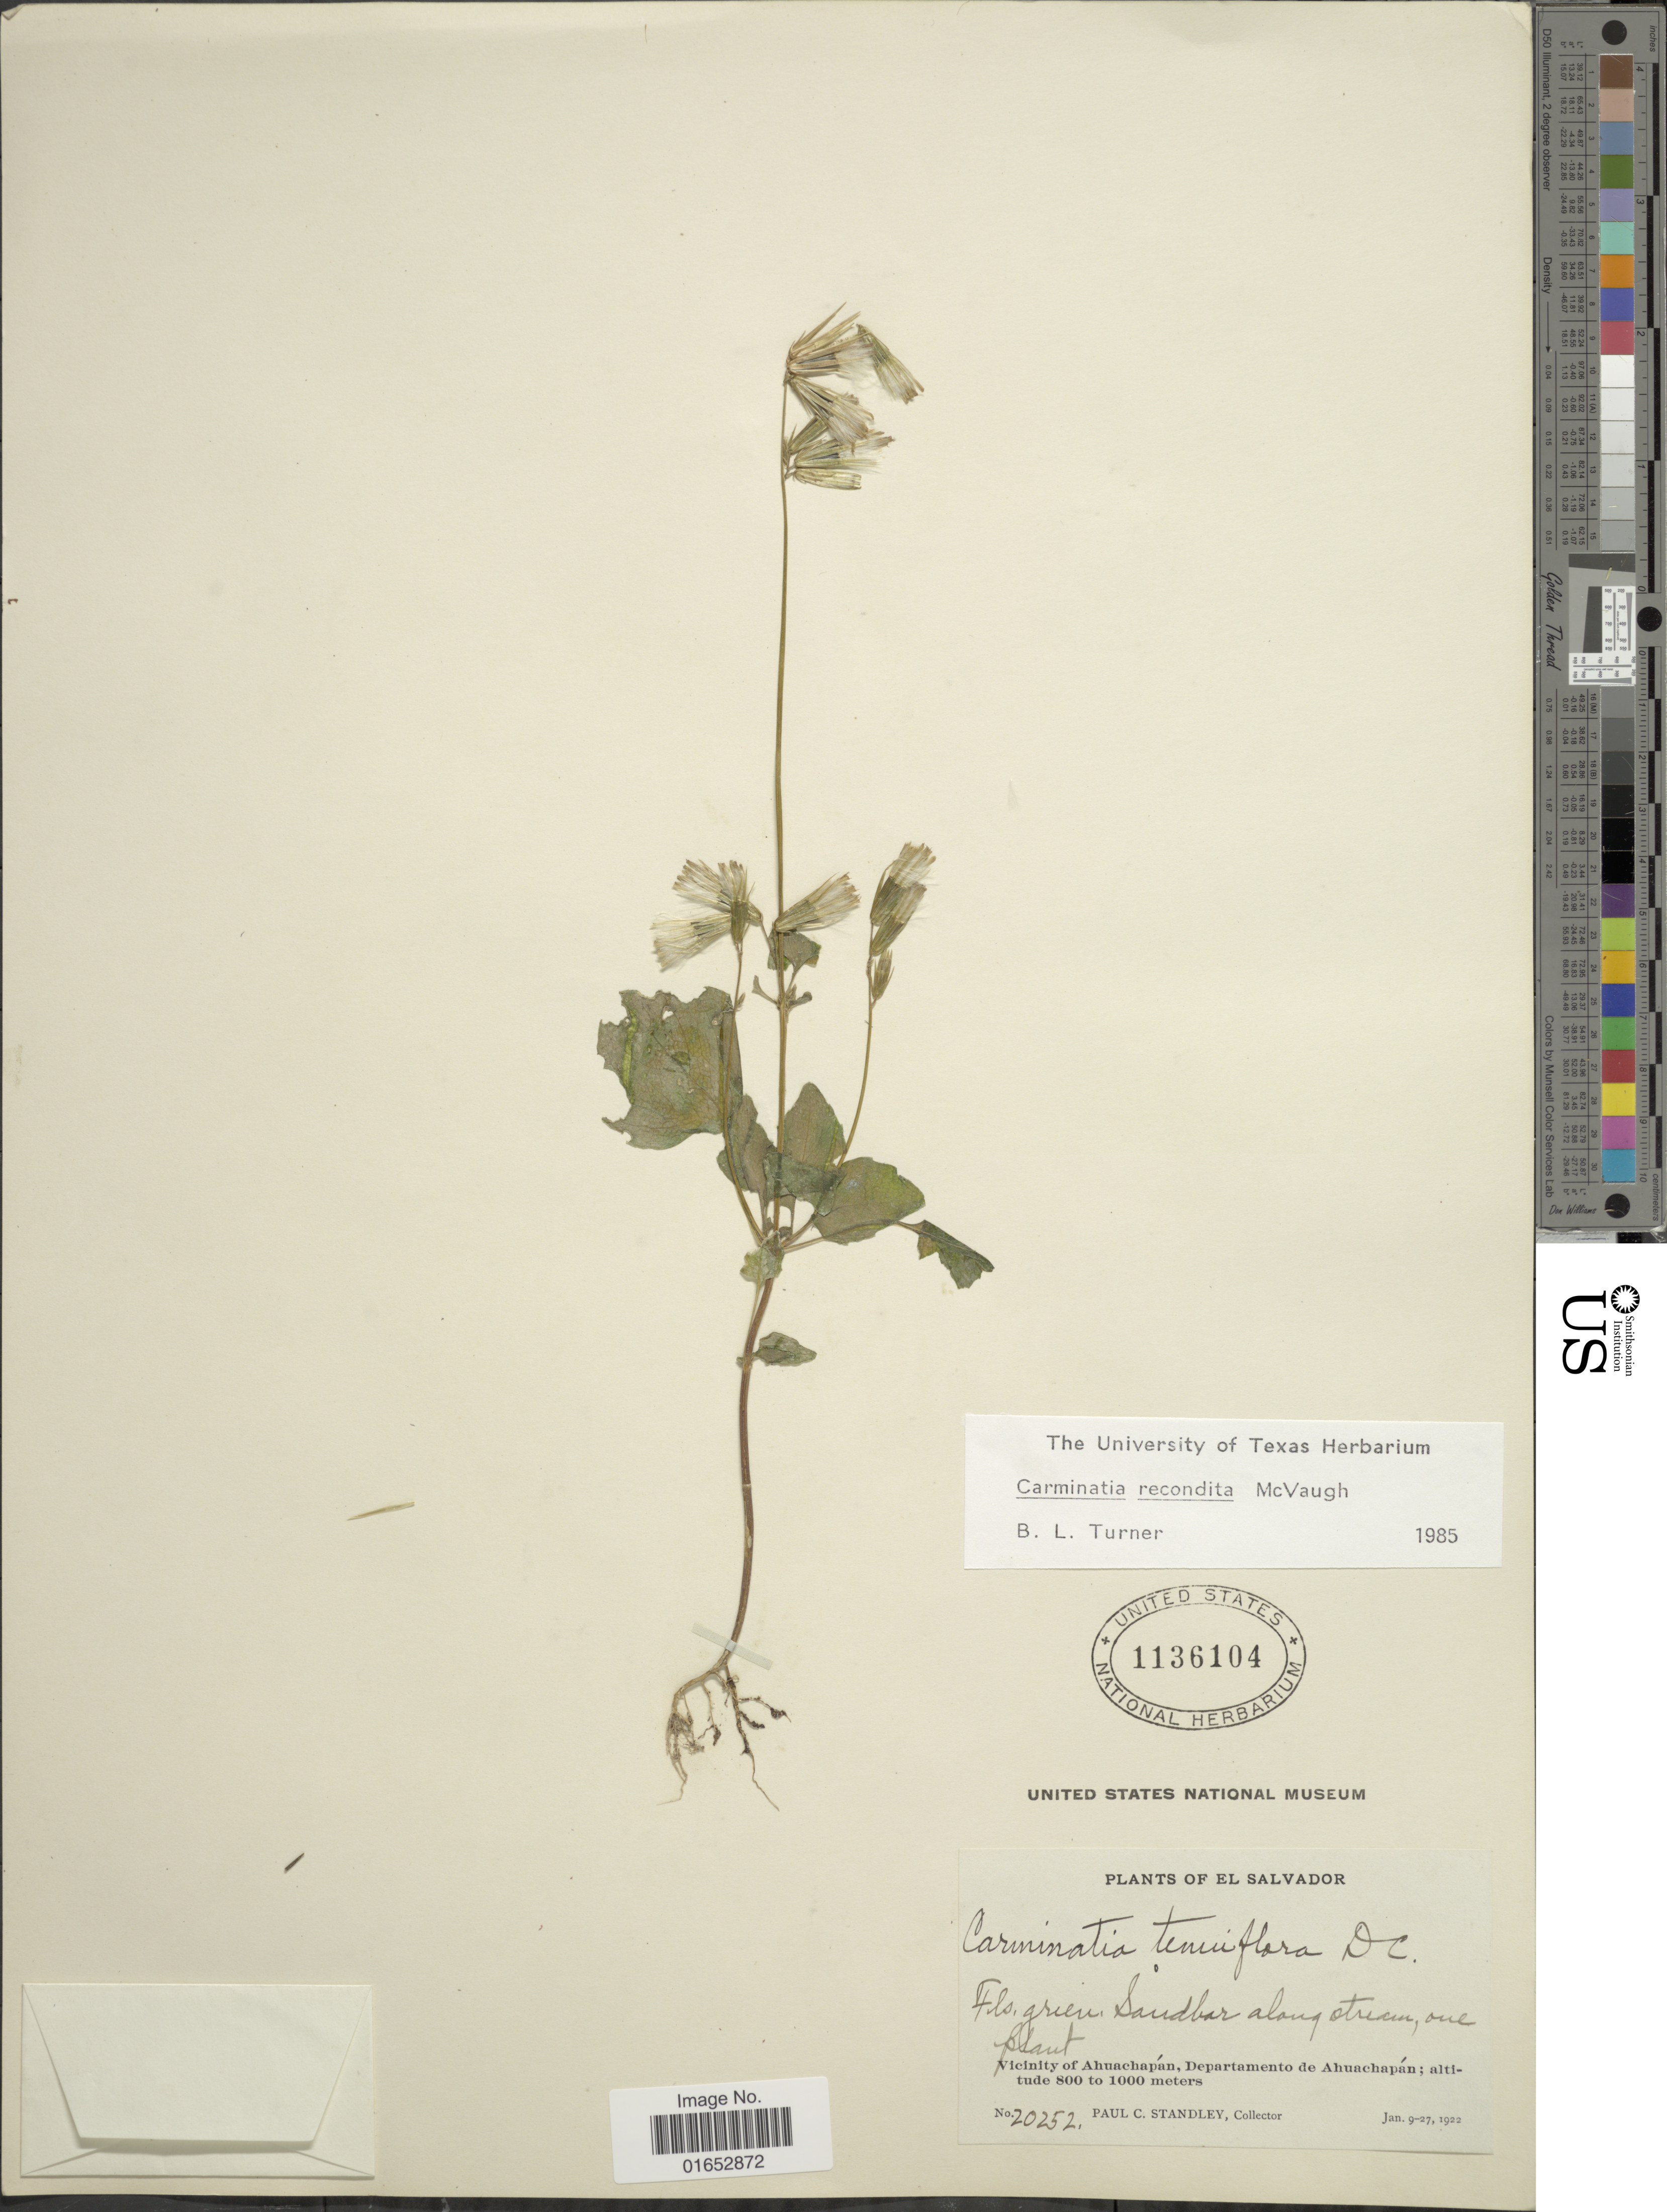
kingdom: Plantae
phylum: Tracheophyta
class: Magnoliopsida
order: Asterales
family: Asteraceae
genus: Carminatia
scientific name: Carminatia recondita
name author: McVaugh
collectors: P. C. Standley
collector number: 20252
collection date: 1922-01-09/1922-01-27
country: El Salvador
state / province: Ahuachapan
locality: Vicinity of Ahuachapán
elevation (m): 800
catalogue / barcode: US 1136104